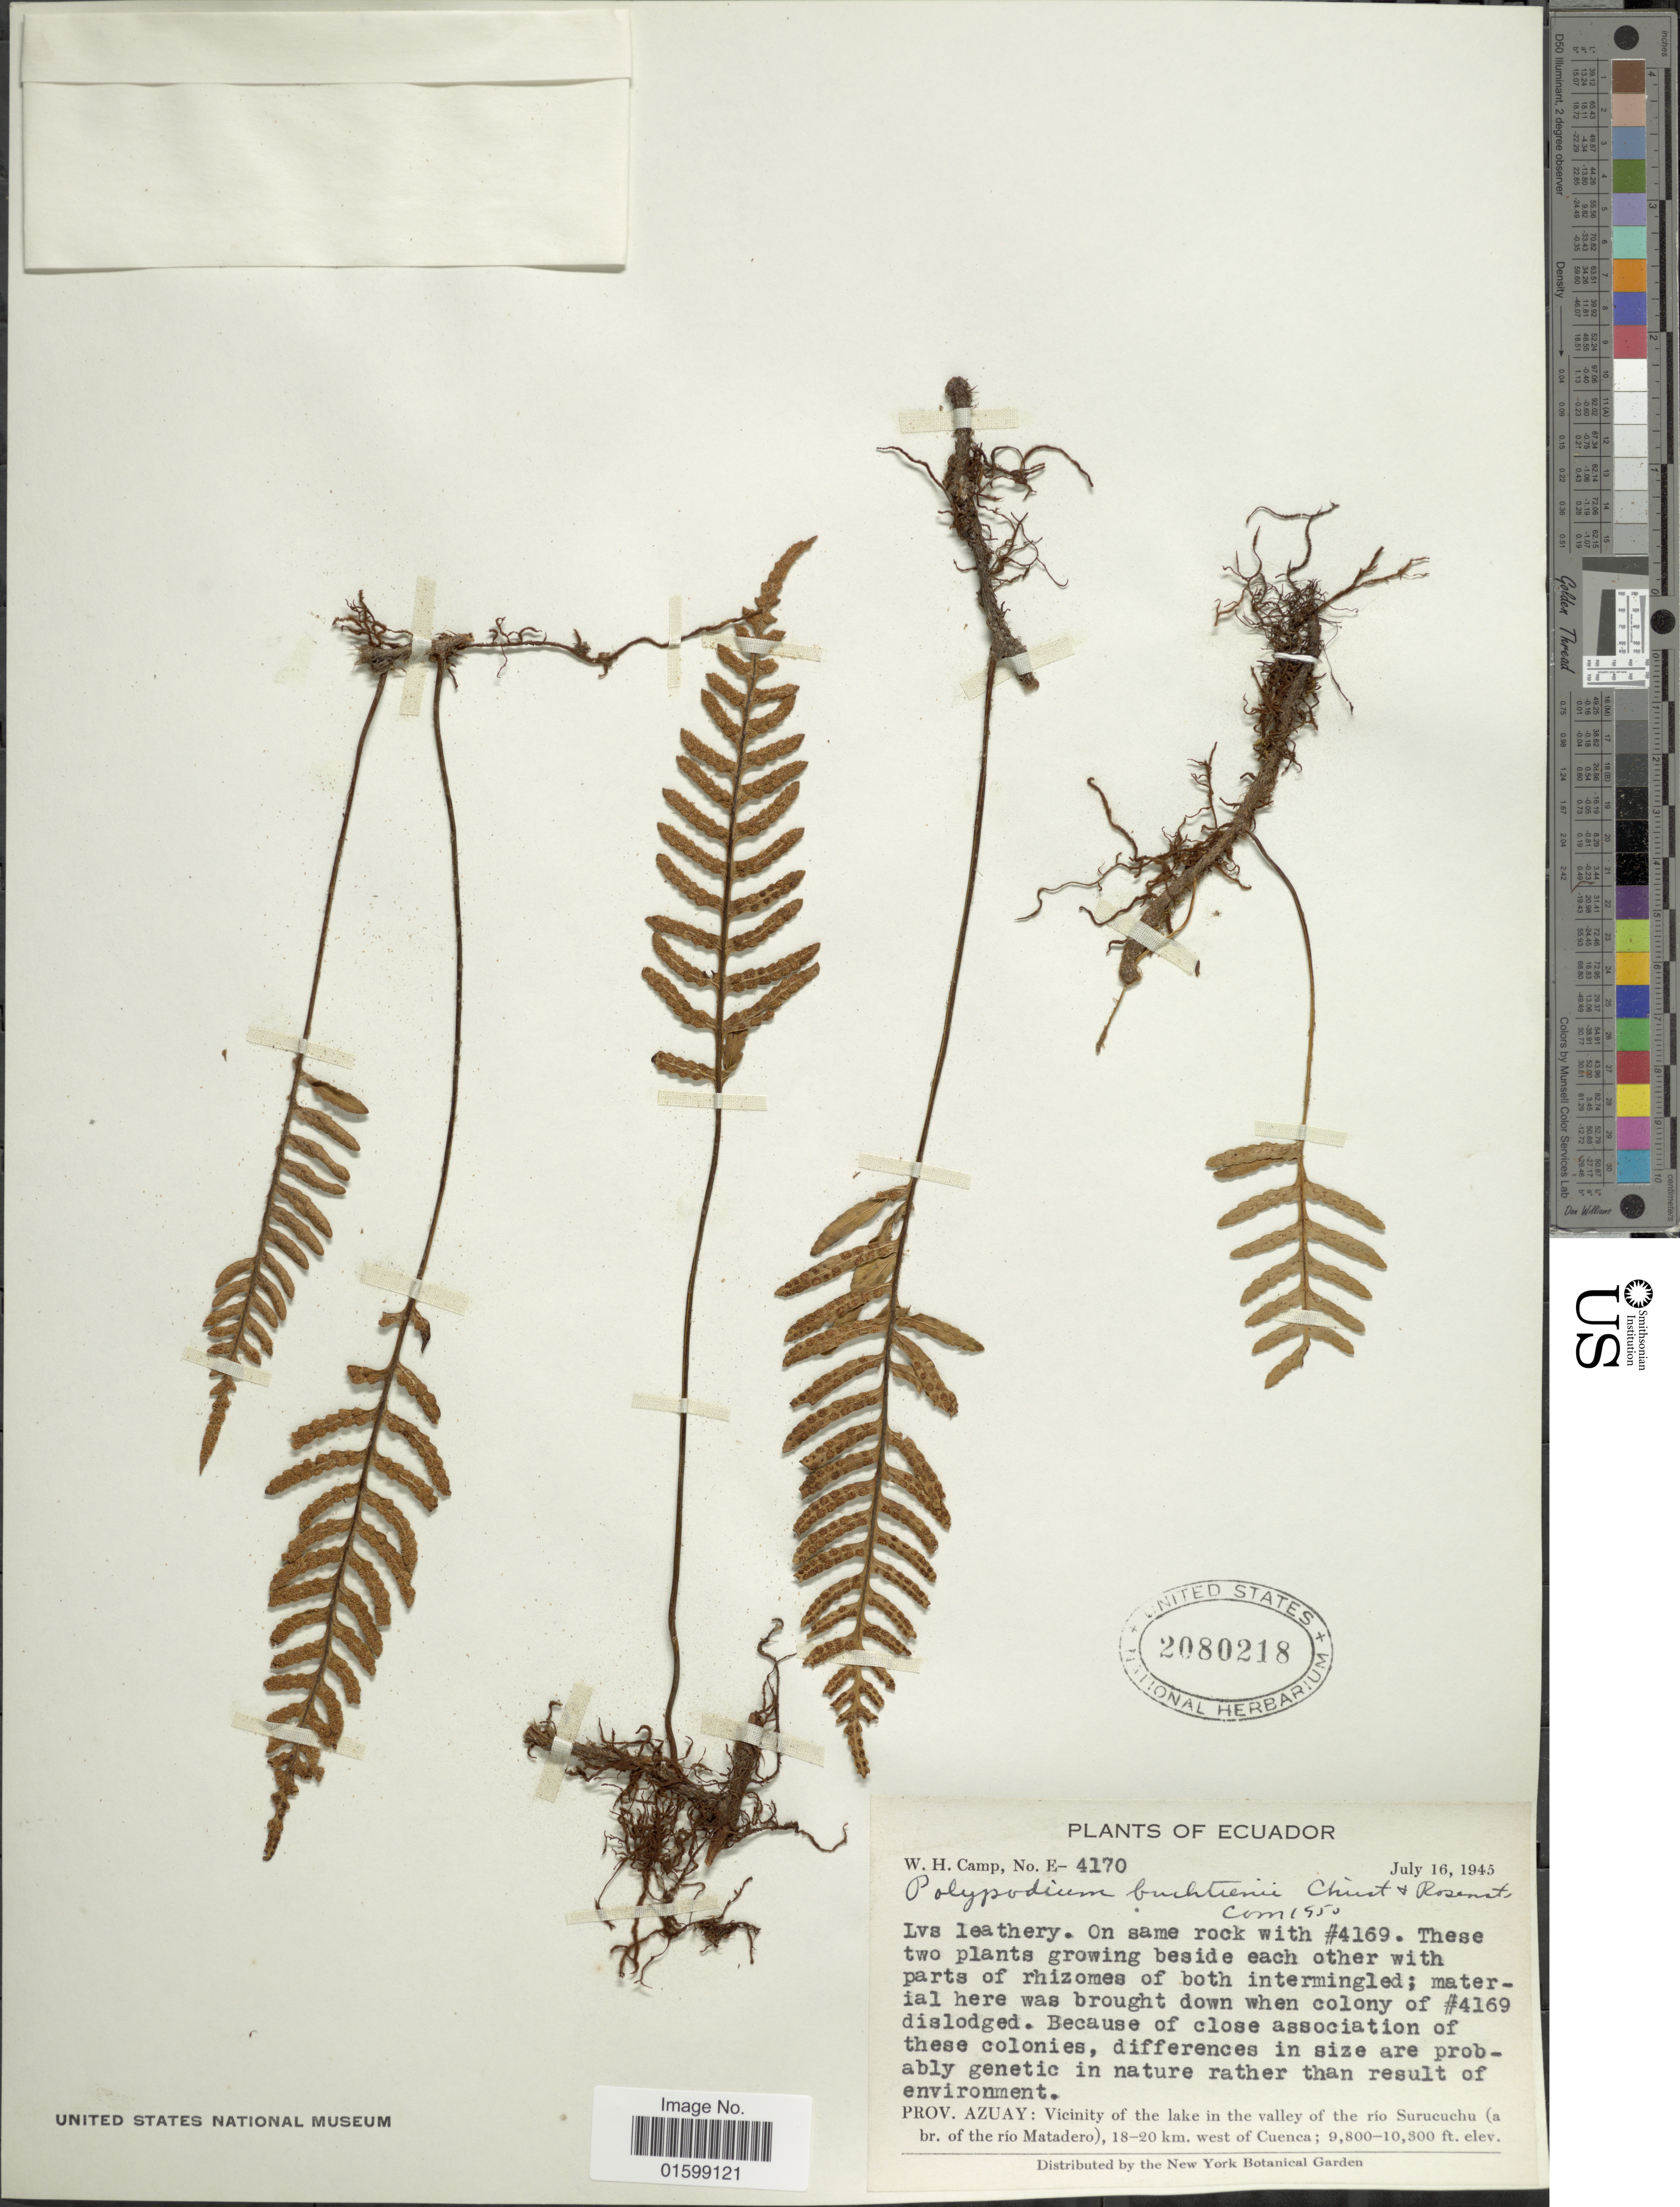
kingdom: Plantae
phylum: Tracheophyta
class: Polypodiopsida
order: Polypodiales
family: Polypodiaceae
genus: Pleopeltis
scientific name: Pleopeltis buchtienii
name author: (Christ & Rosenst.) A.R. Sm.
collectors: W. H. Camp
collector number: E-4170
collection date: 1945-07-16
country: Ecuador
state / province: Azuay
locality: Vicinity of the lake in the valley of the río Surucuchu (a br. of the río Matadero), 18-20 km. west of Cuenca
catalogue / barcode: US 2080218